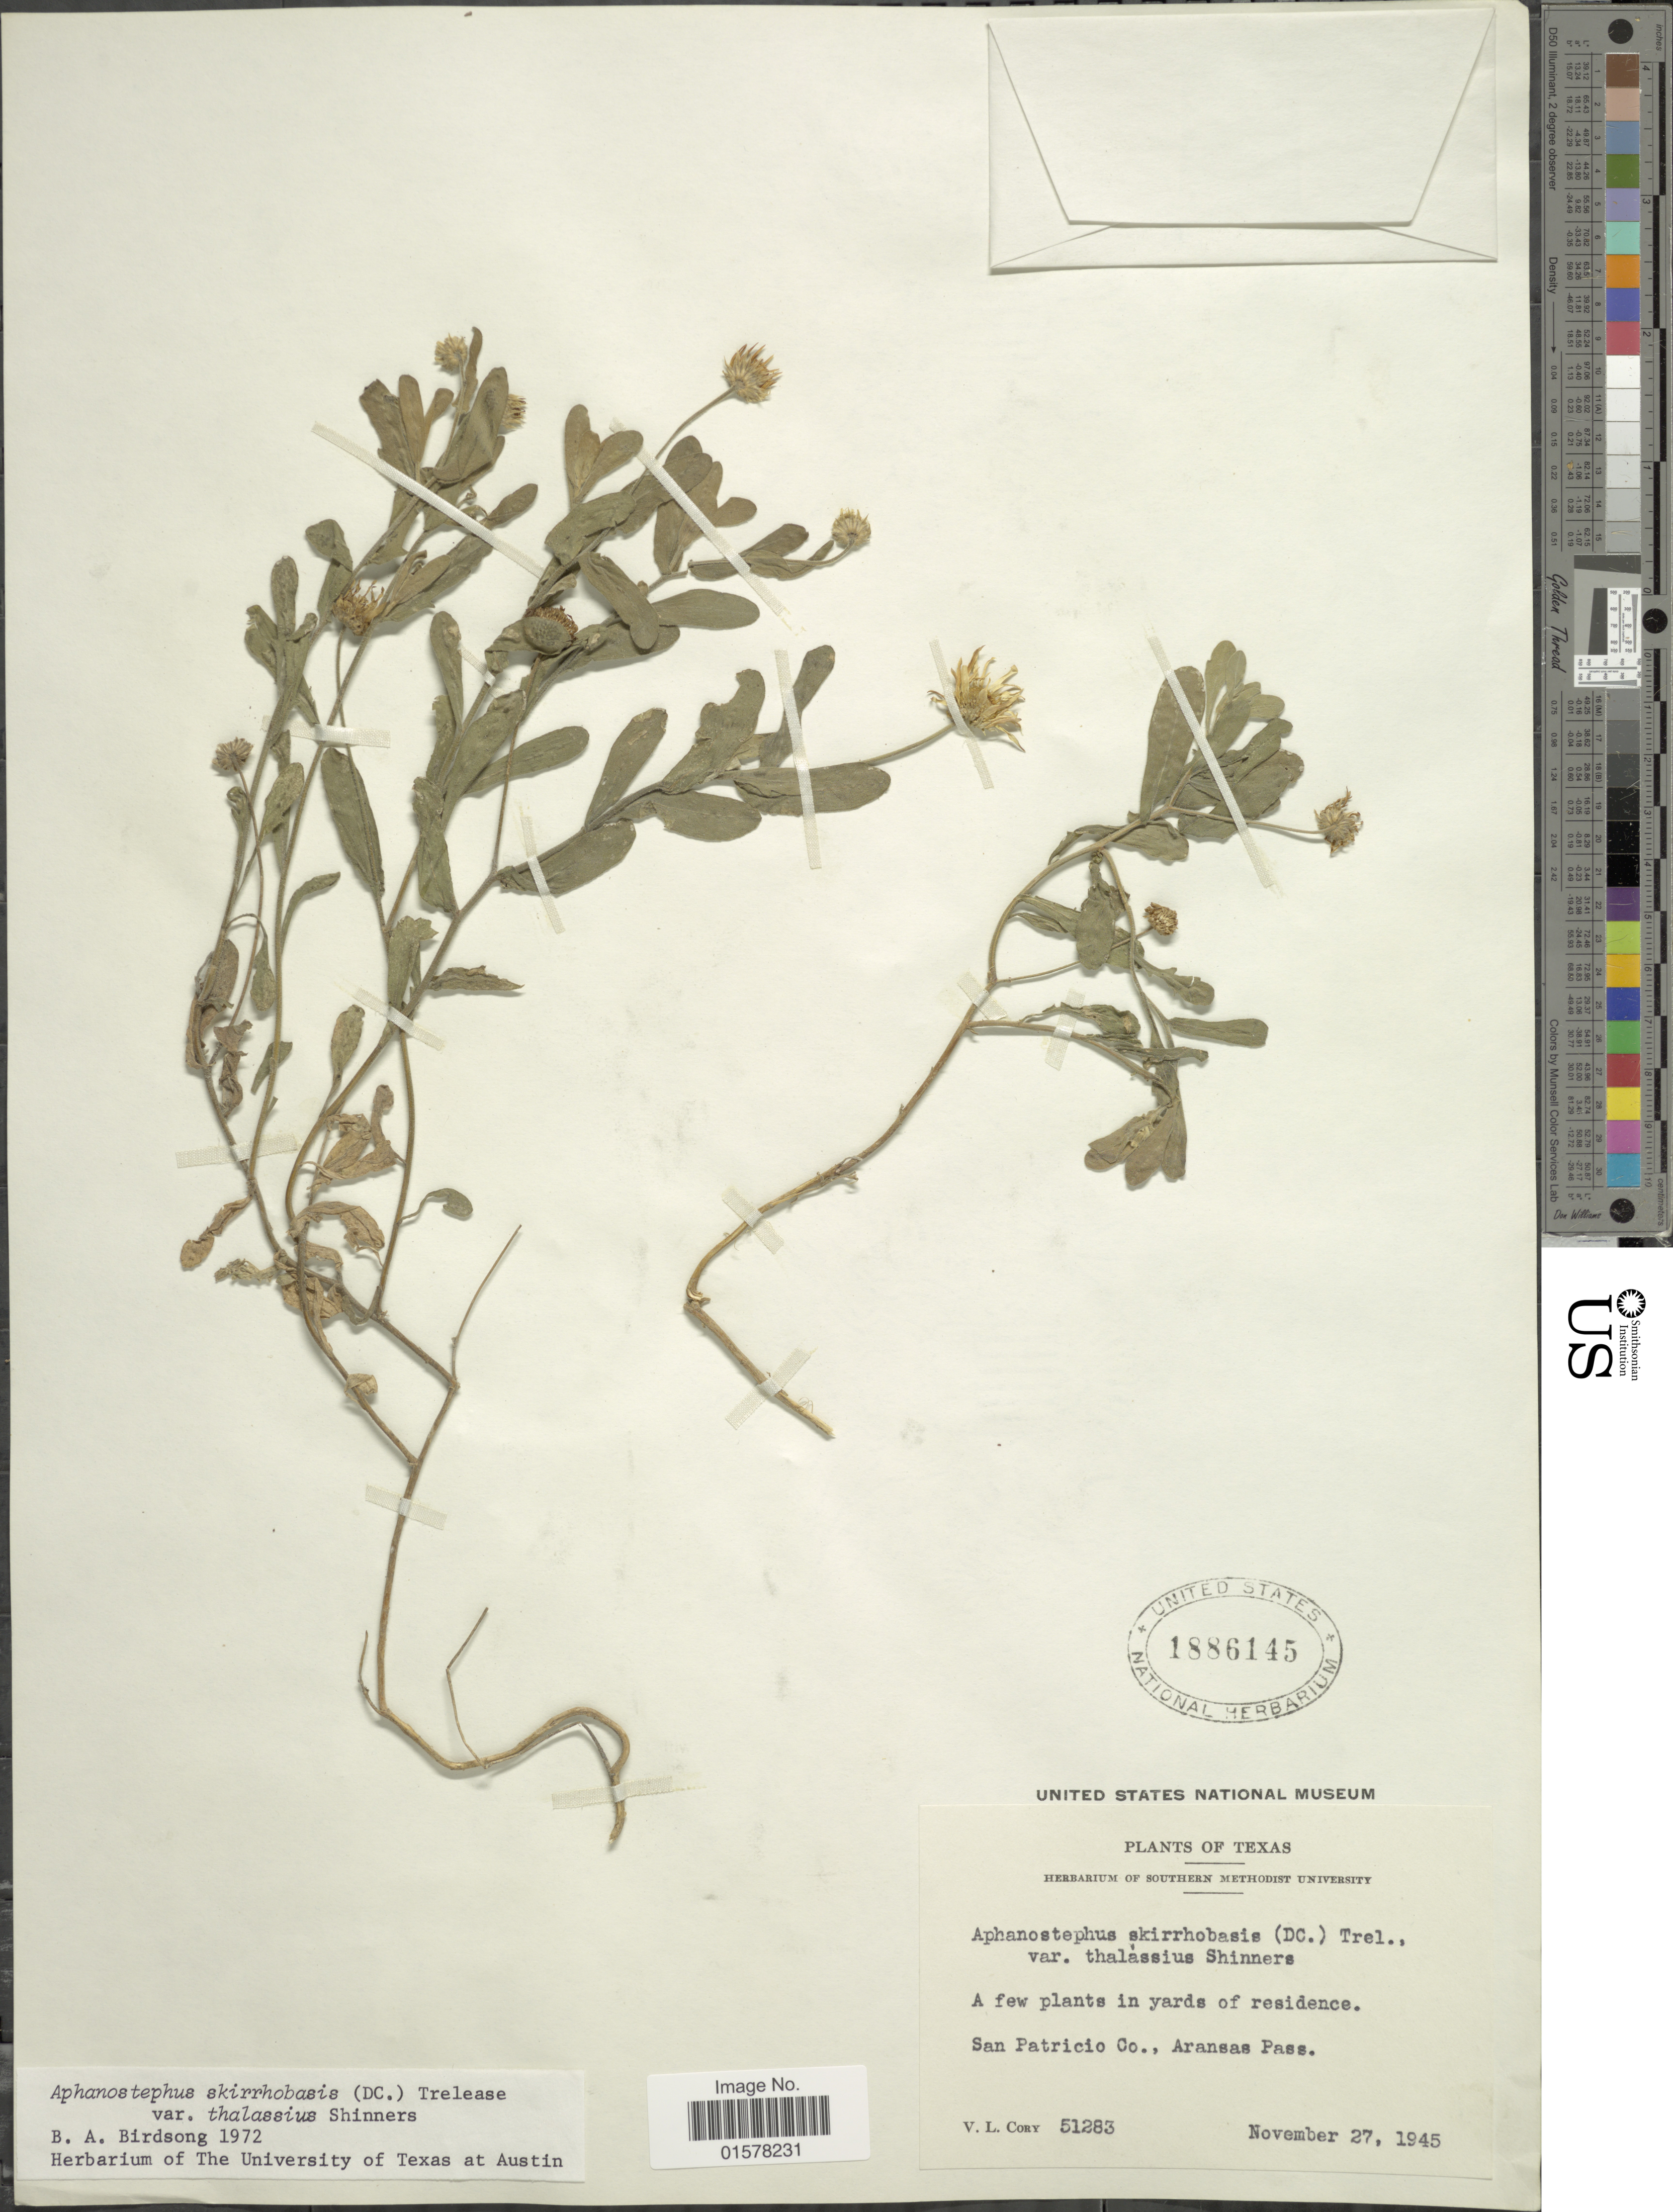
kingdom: Plantae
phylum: Tracheophyta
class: Magnoliopsida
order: Asterales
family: Asteraceae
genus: Aphanostephus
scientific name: Aphanostephus skirrhobasis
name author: (DC.) Trel. ex Coville & Branner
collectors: V. Cory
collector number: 51283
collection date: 1945-11-27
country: United States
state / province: Texas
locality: San Patricio Co., Aransas Pass.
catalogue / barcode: US 1886145